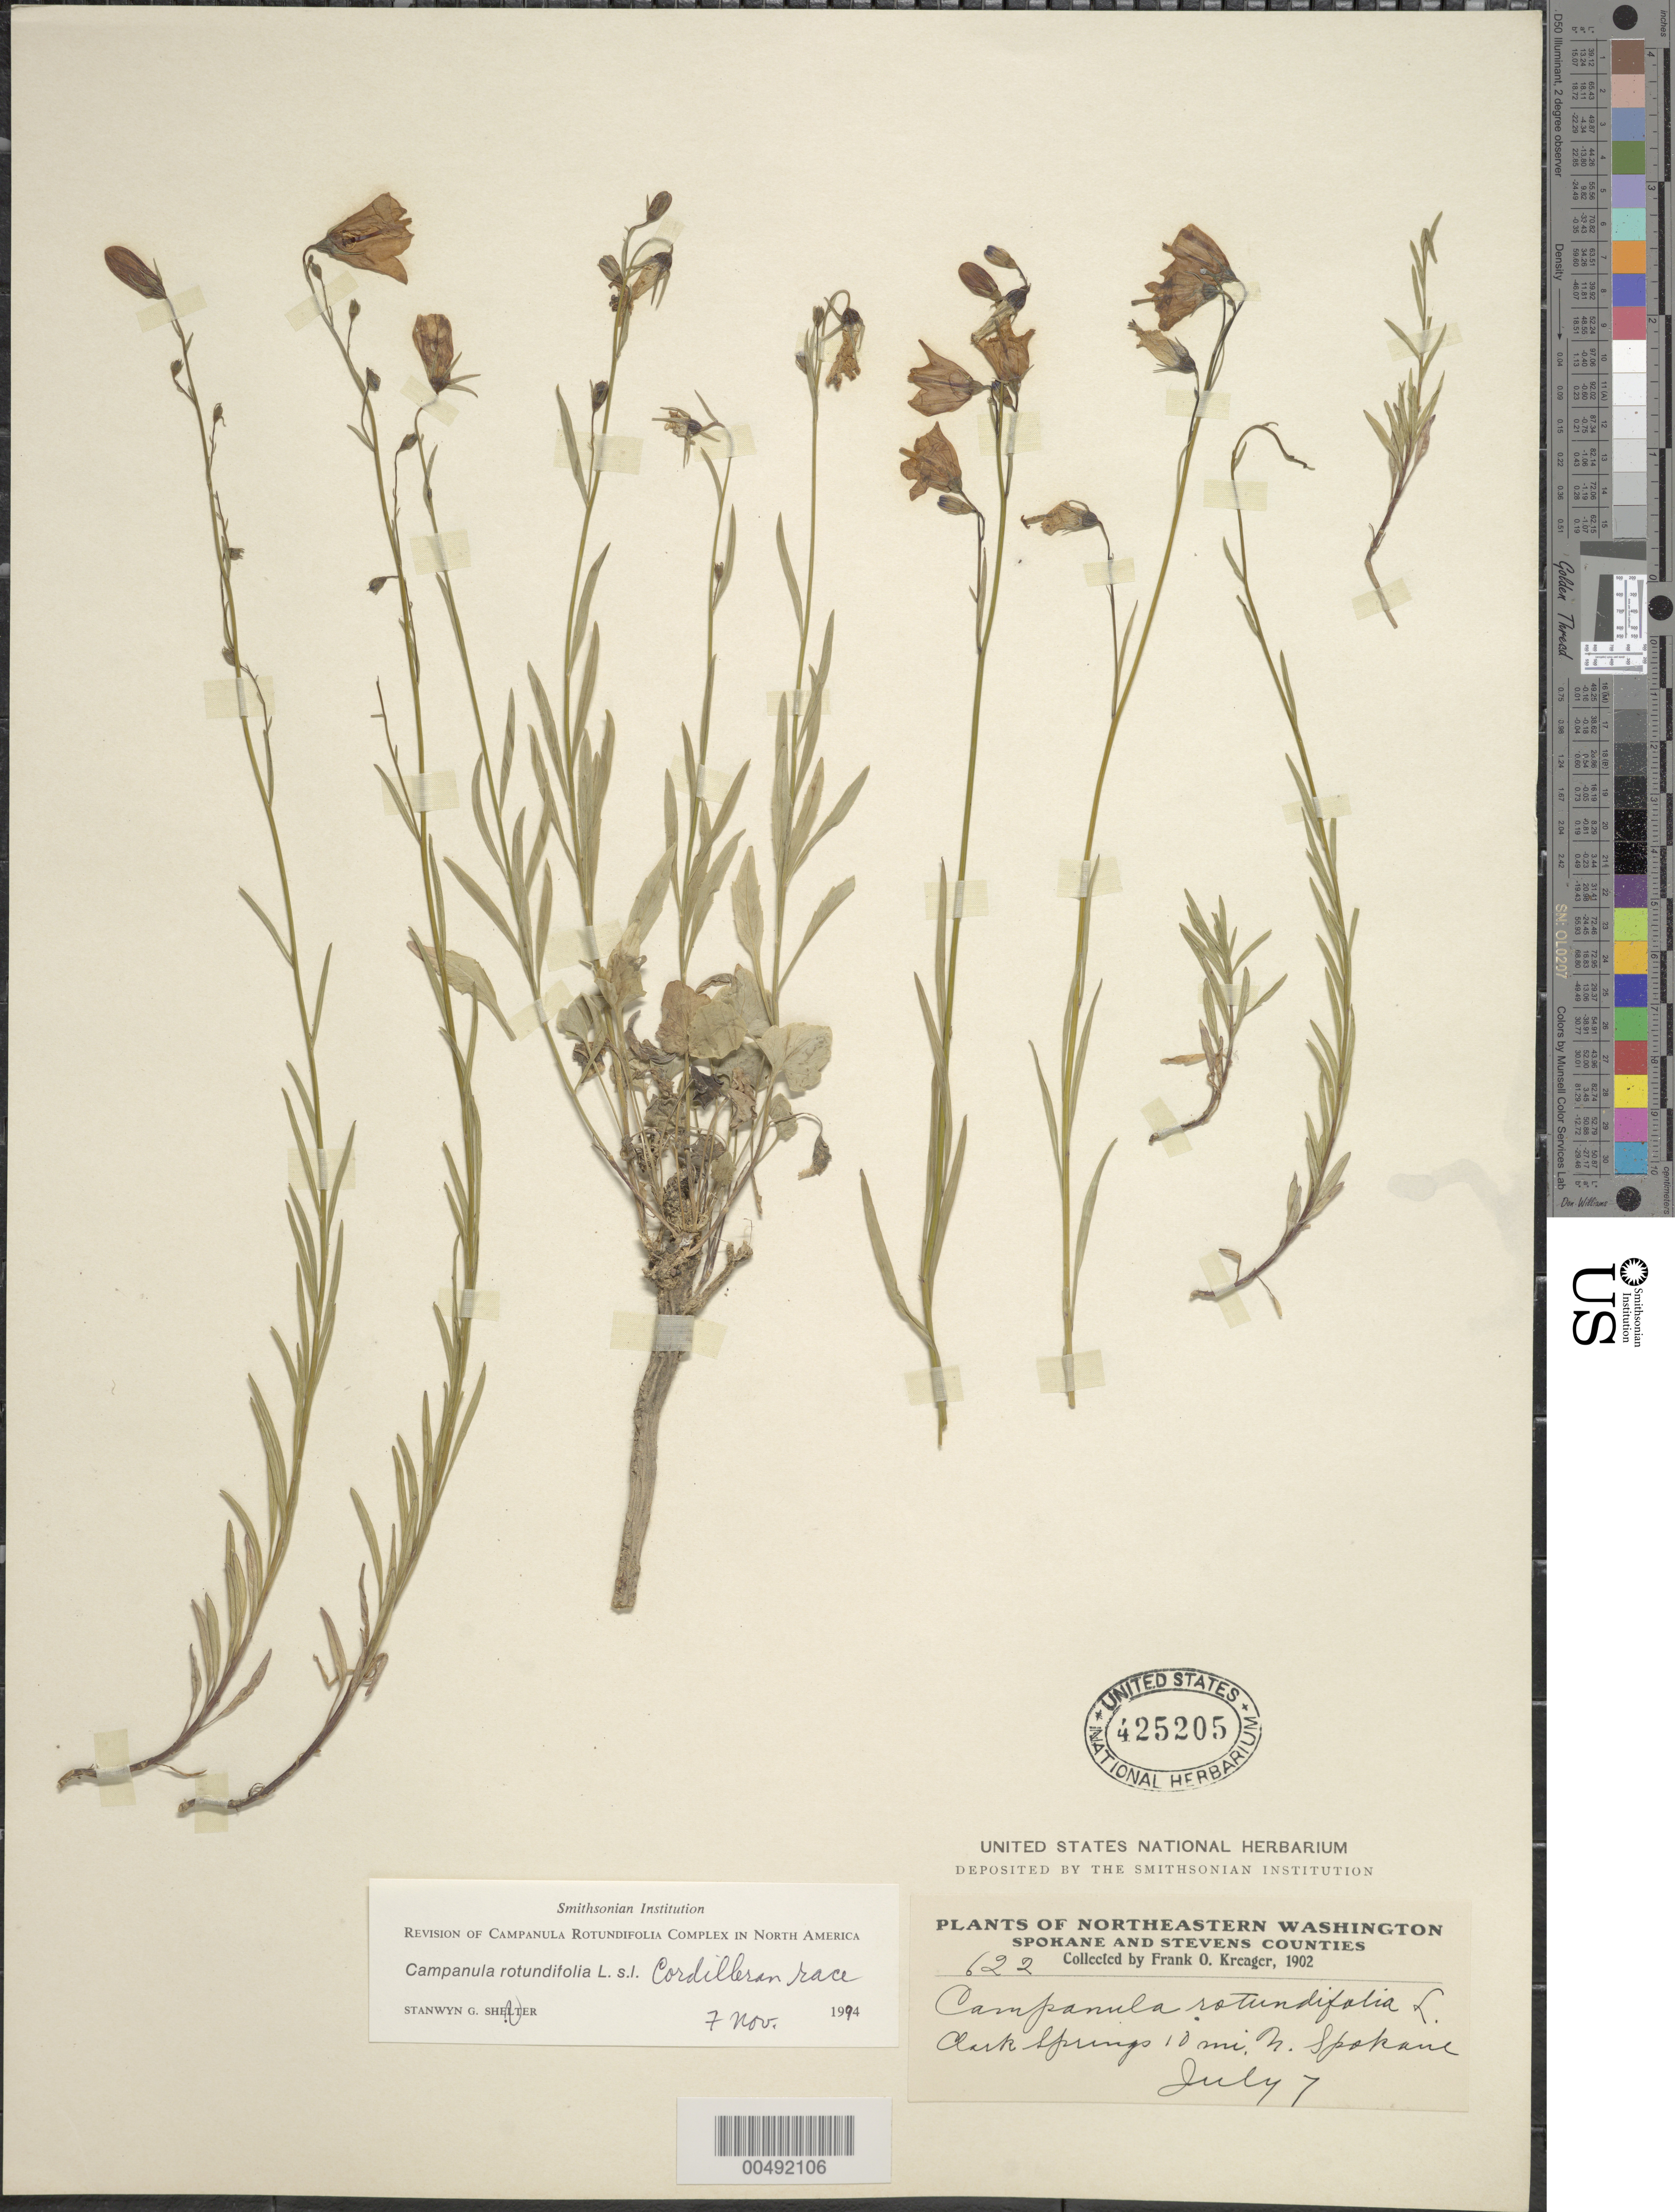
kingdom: Plantae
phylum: Tracheophyta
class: Magnoliopsida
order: Asterales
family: Campanulaceae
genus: Campanula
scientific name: Campanula rotundifolia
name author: L.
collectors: F. Kreager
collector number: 622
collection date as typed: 07 Jul 1902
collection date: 1902-07-07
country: United States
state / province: Washington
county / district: Spokane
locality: Clark Springs, 10 mi. N of Spokane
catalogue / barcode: US 425205